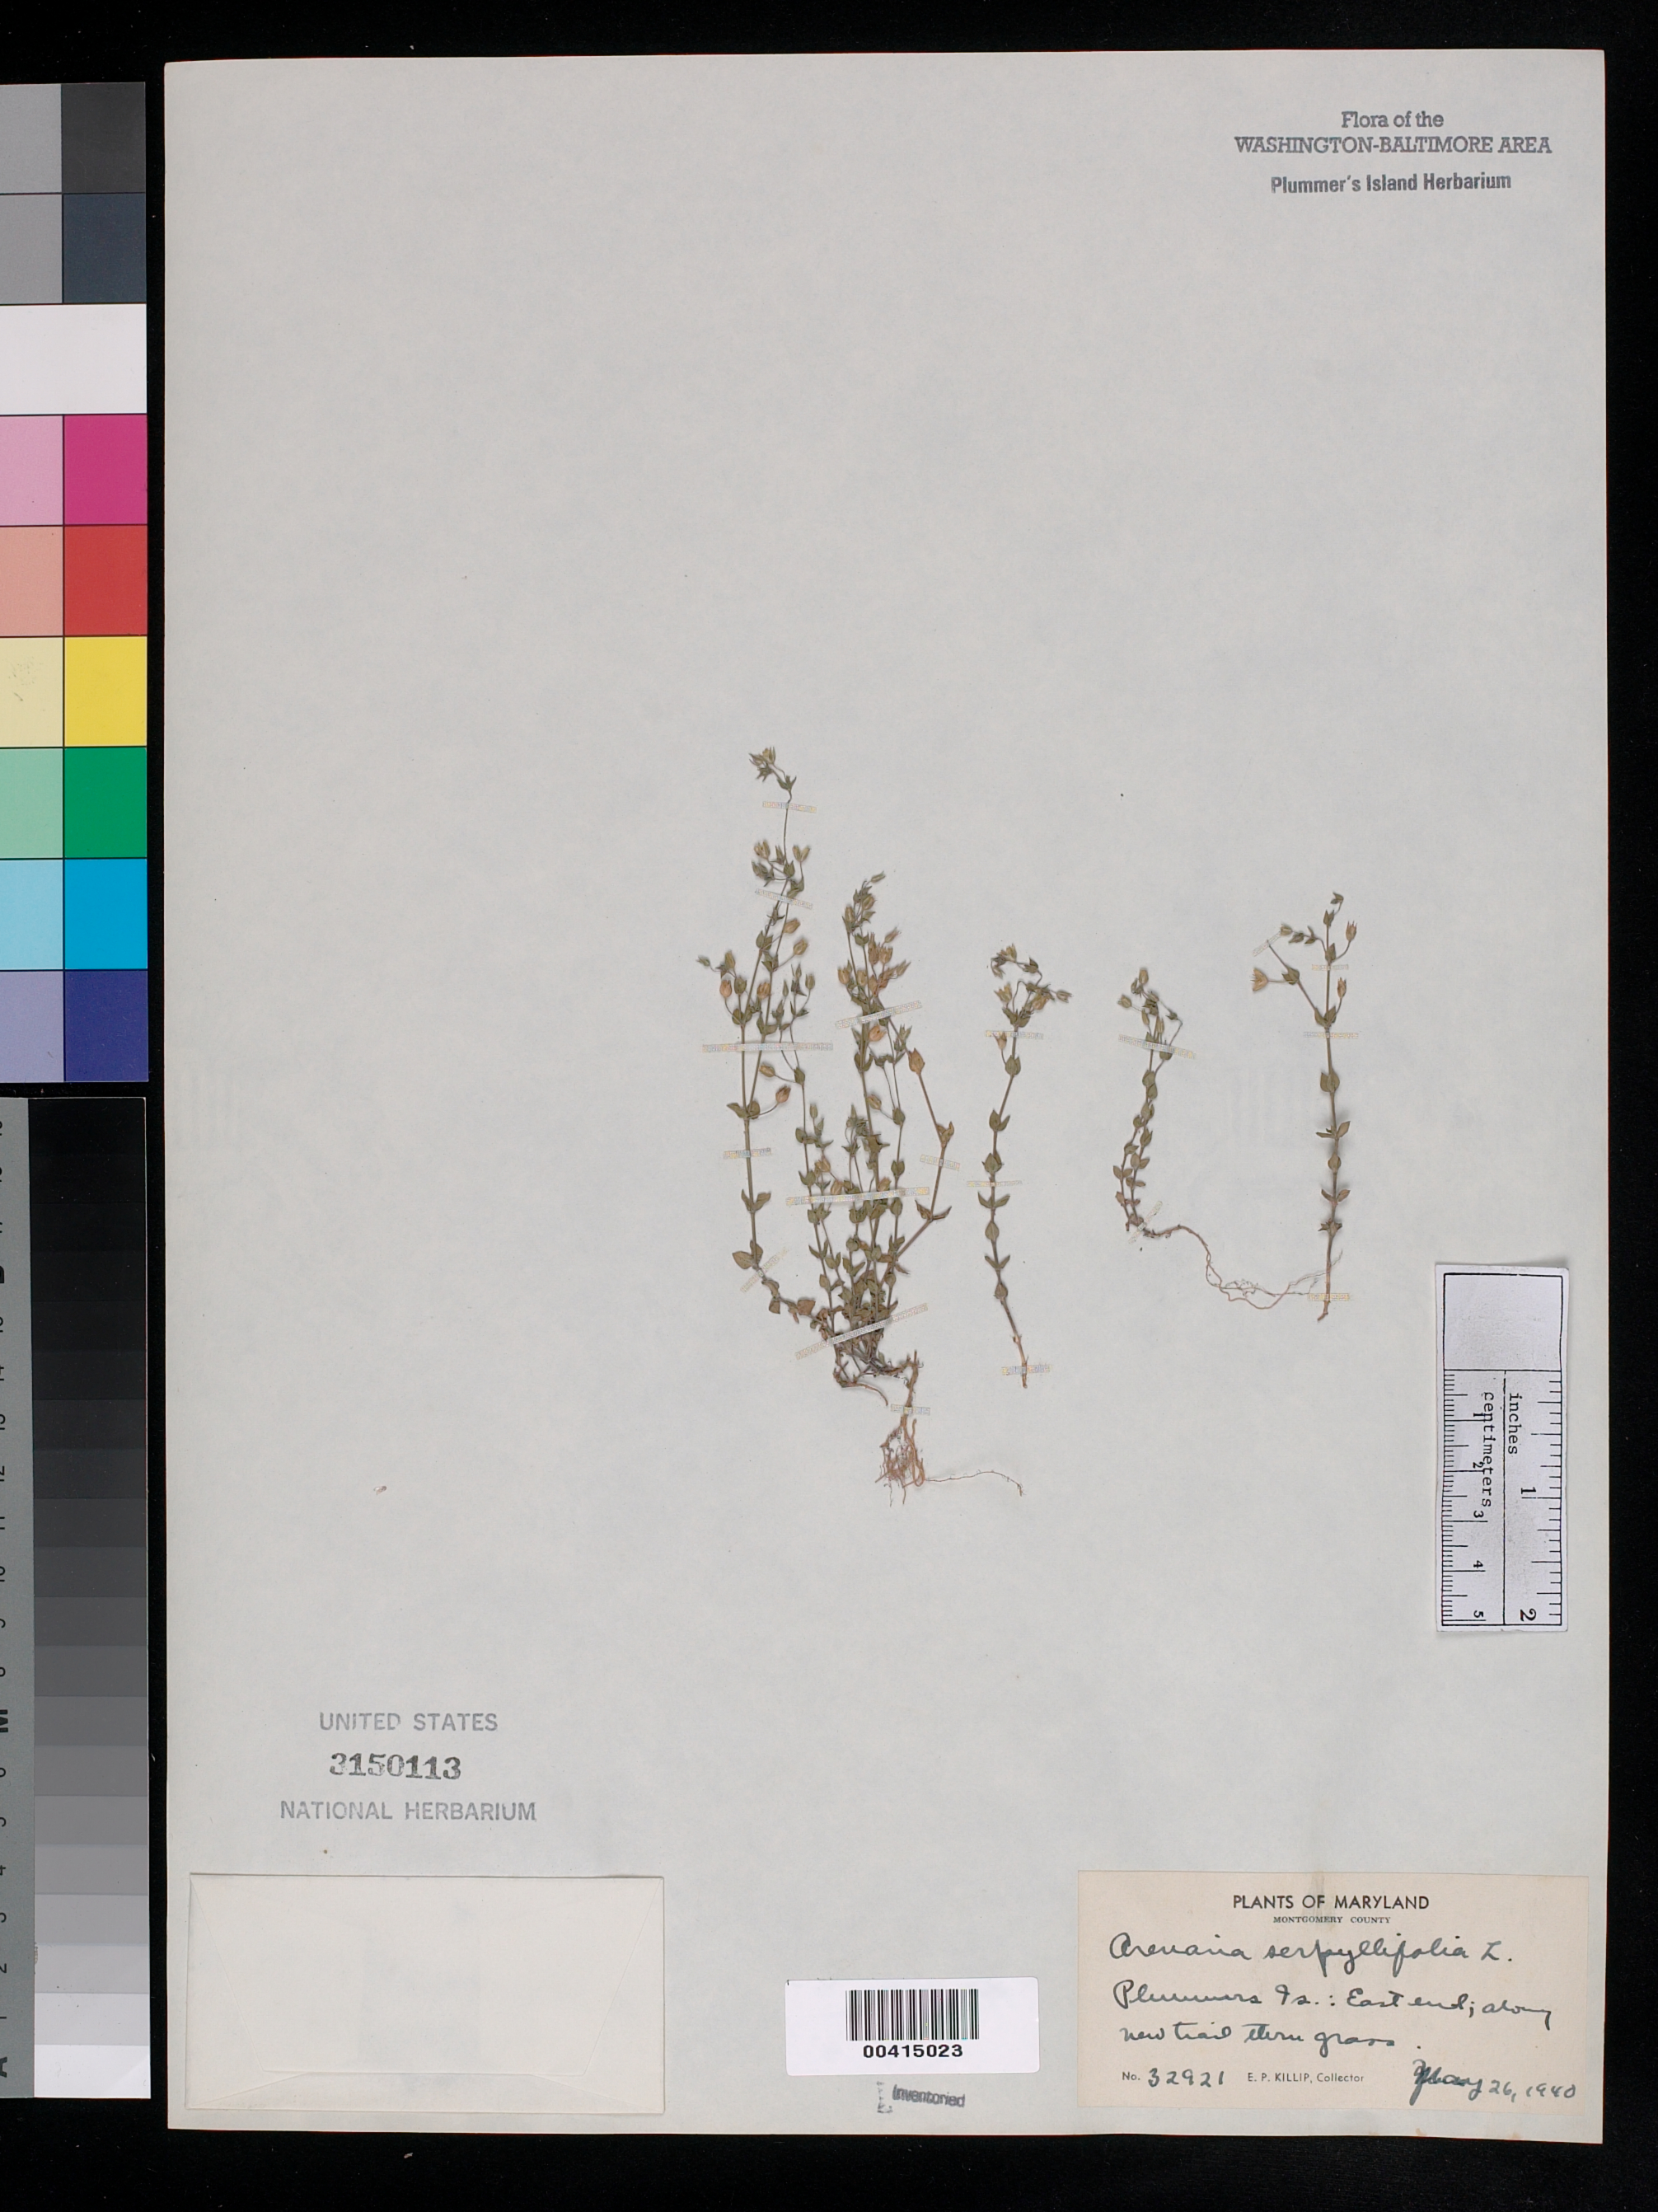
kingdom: Plantae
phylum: Tracheophyta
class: Magnoliopsida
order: Caryophyllales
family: Caryophyllaceae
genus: Arenaria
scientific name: Arenaria serpyllifolia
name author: L.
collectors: E. P. Killip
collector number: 32921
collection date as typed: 26 May 1940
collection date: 1940-05-26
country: United States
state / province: Maryland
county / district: Montgomery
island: Plummers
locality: Plummer's Island; east end, along new trail thru grass. C. & O. Canal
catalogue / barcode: US 3150113